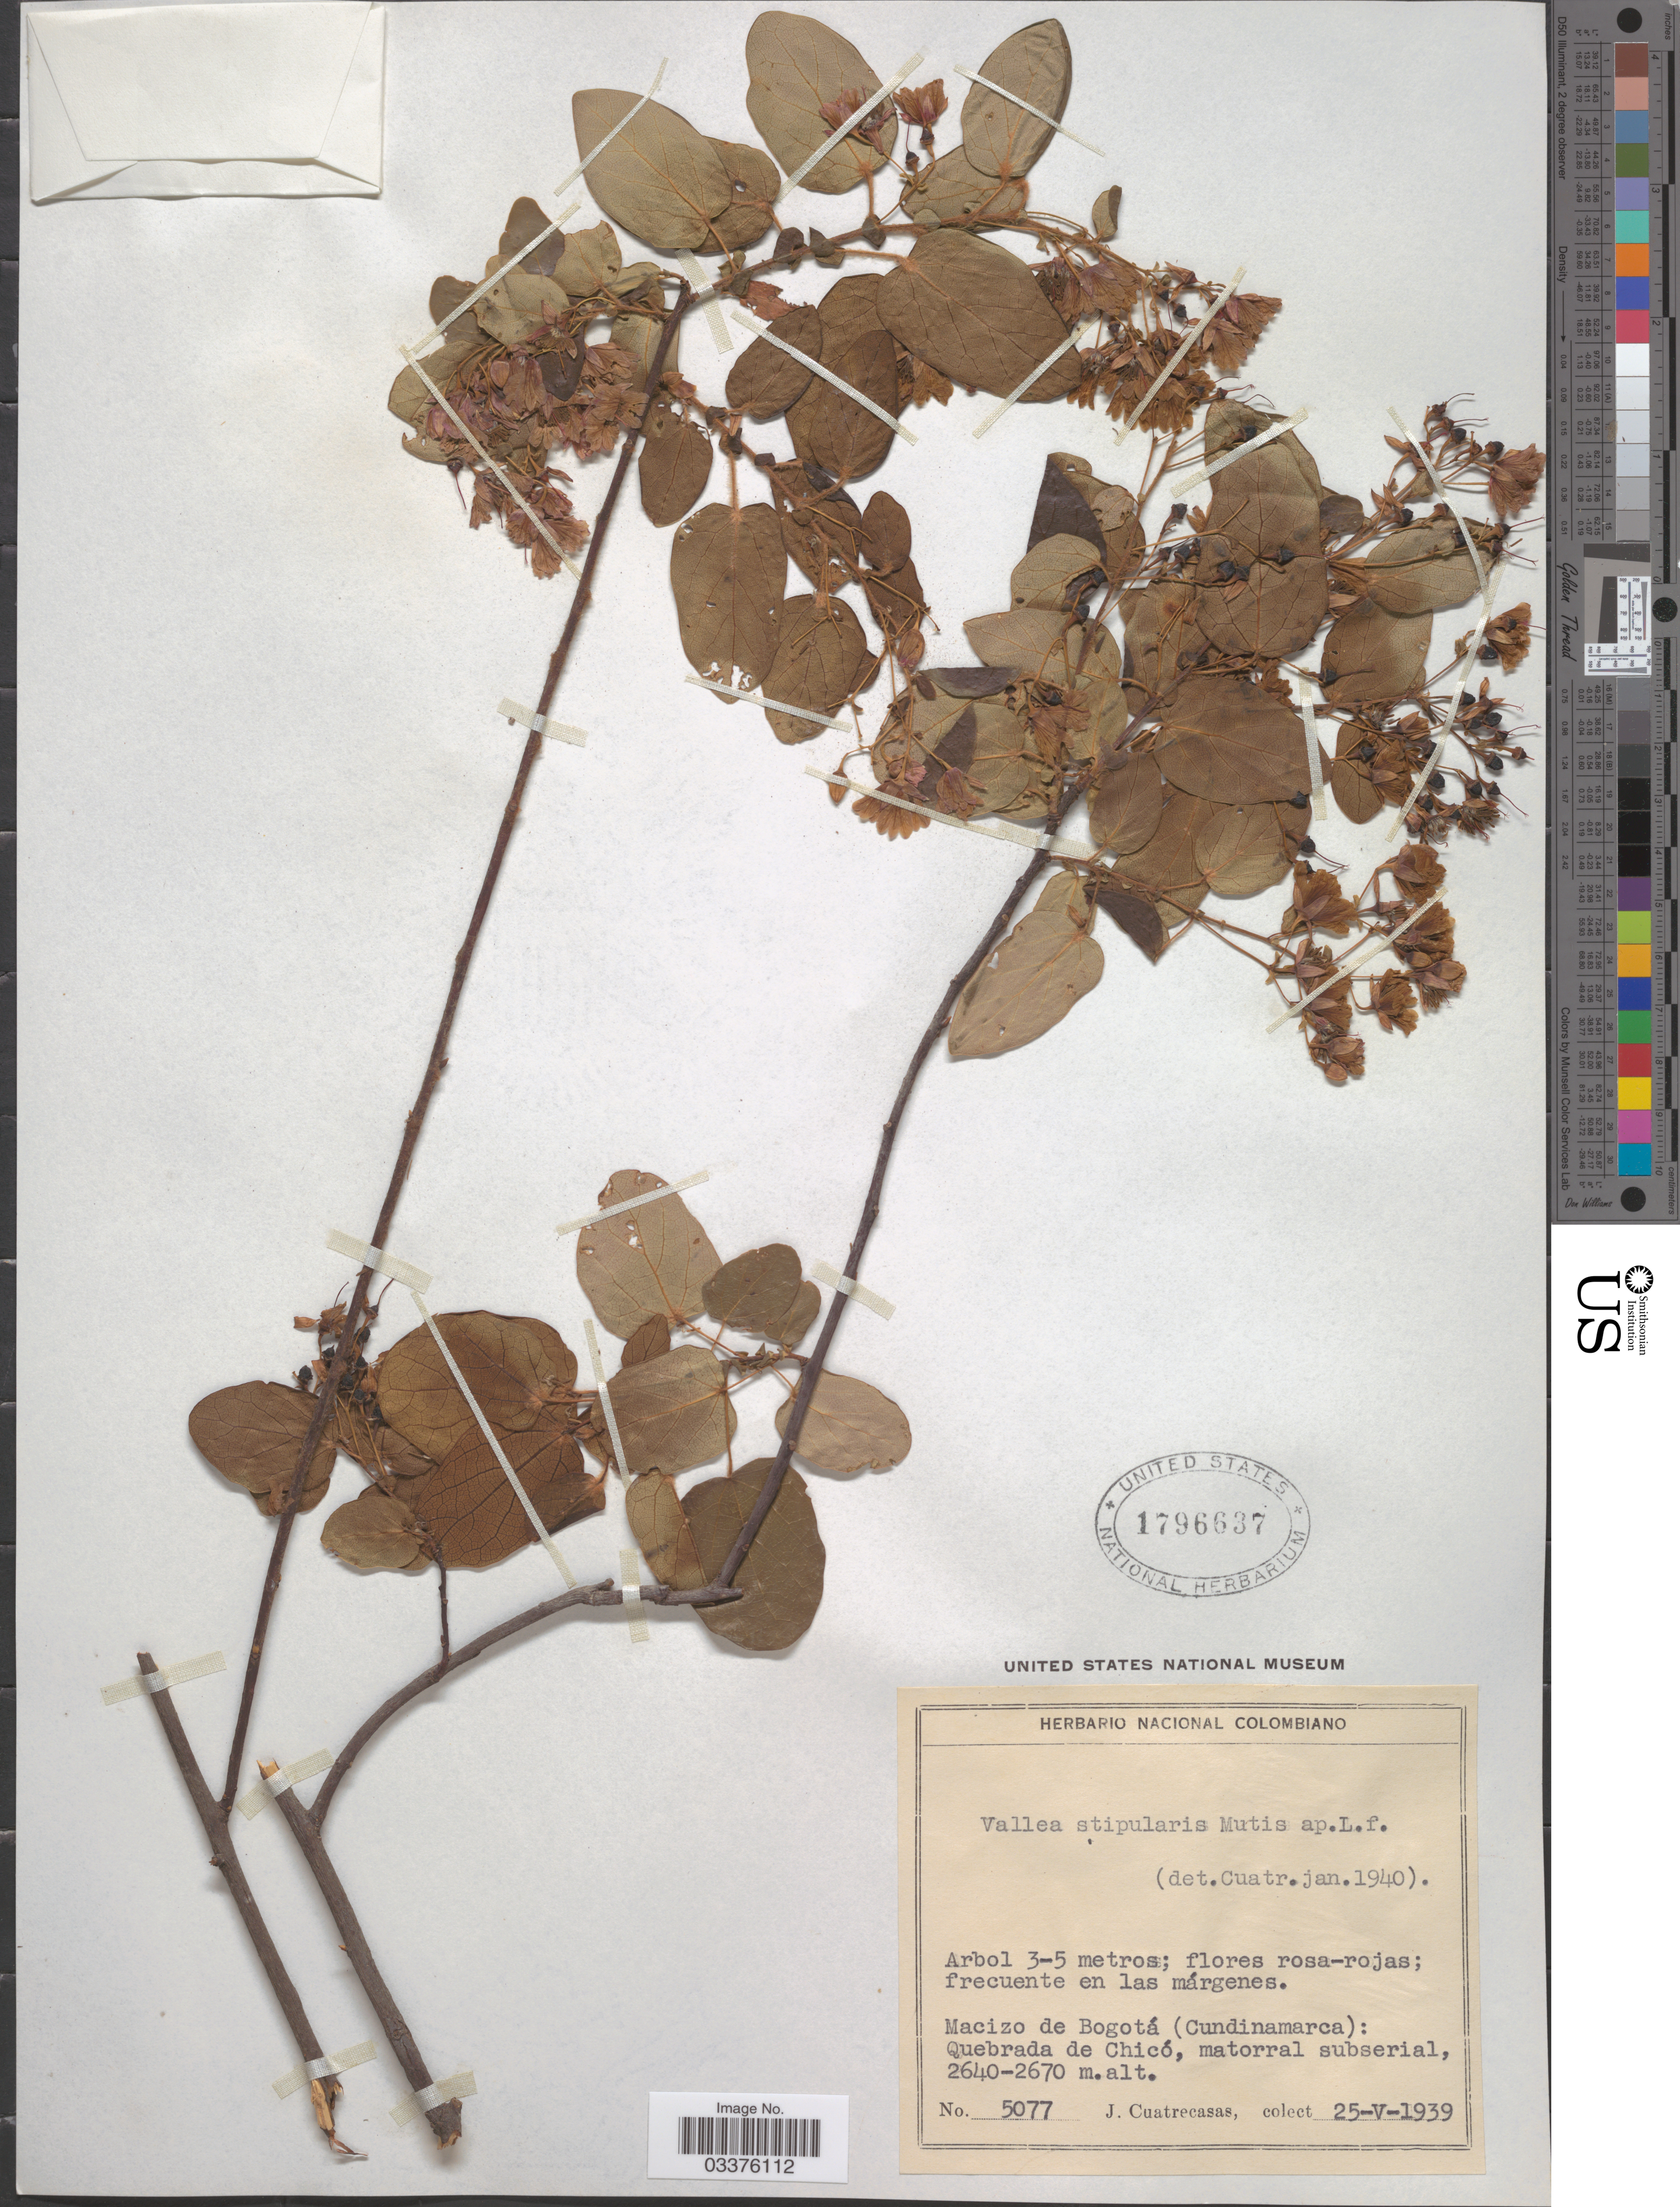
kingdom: Plantae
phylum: Tracheophyta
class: Magnoliopsida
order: Oxalidales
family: Elaeocarpaceae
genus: Vallea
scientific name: Vallea stipularis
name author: L. f.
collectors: J. Cuatrecasas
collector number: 5077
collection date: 1939-05-25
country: Colombia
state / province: Cundinamarca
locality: Macizo de Bogotá (Cundinamarca): Quebrada de Chicó.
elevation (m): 2640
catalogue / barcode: US 1796637